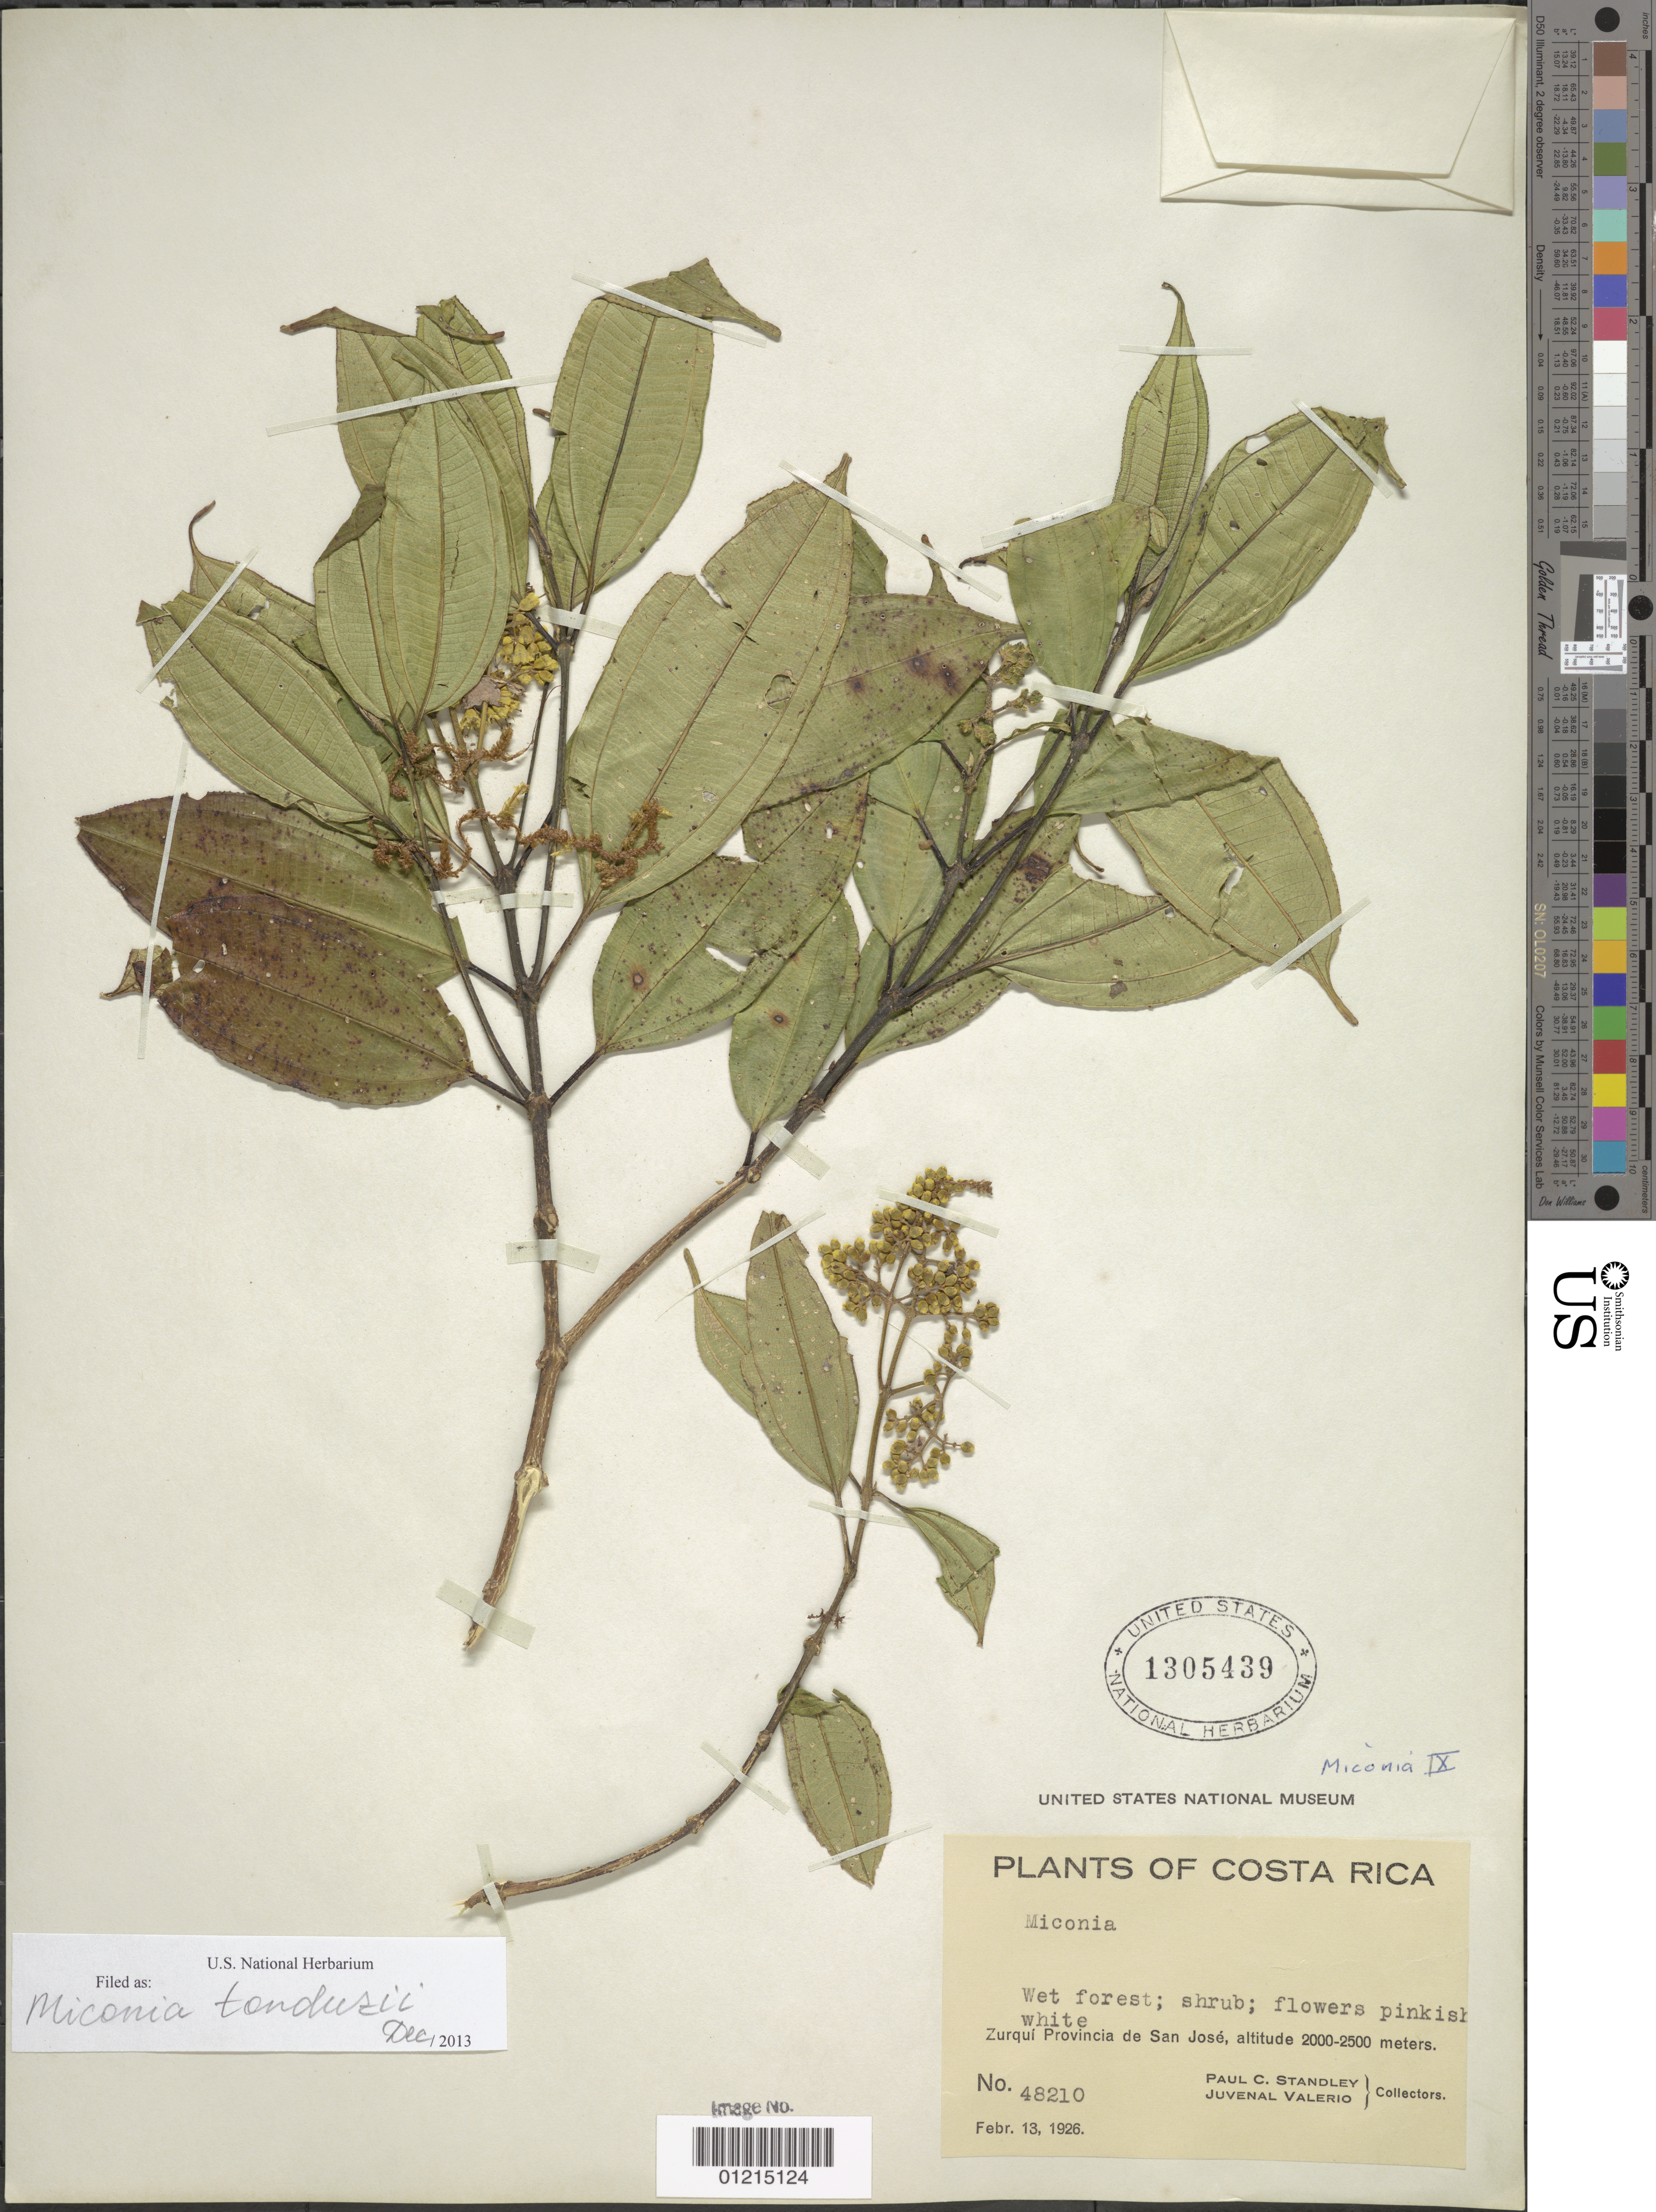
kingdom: Plantae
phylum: Tracheophyta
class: Magnoliopsida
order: Myrtales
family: Melastomataceae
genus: Miconia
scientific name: Miconia tonduzii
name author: Cogn. in A. DC.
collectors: P. C. Standley & J. Valerio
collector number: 48210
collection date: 1926-02-13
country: Costa Rica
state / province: San Jose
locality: Zurqui.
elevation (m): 2000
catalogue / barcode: US 1305439